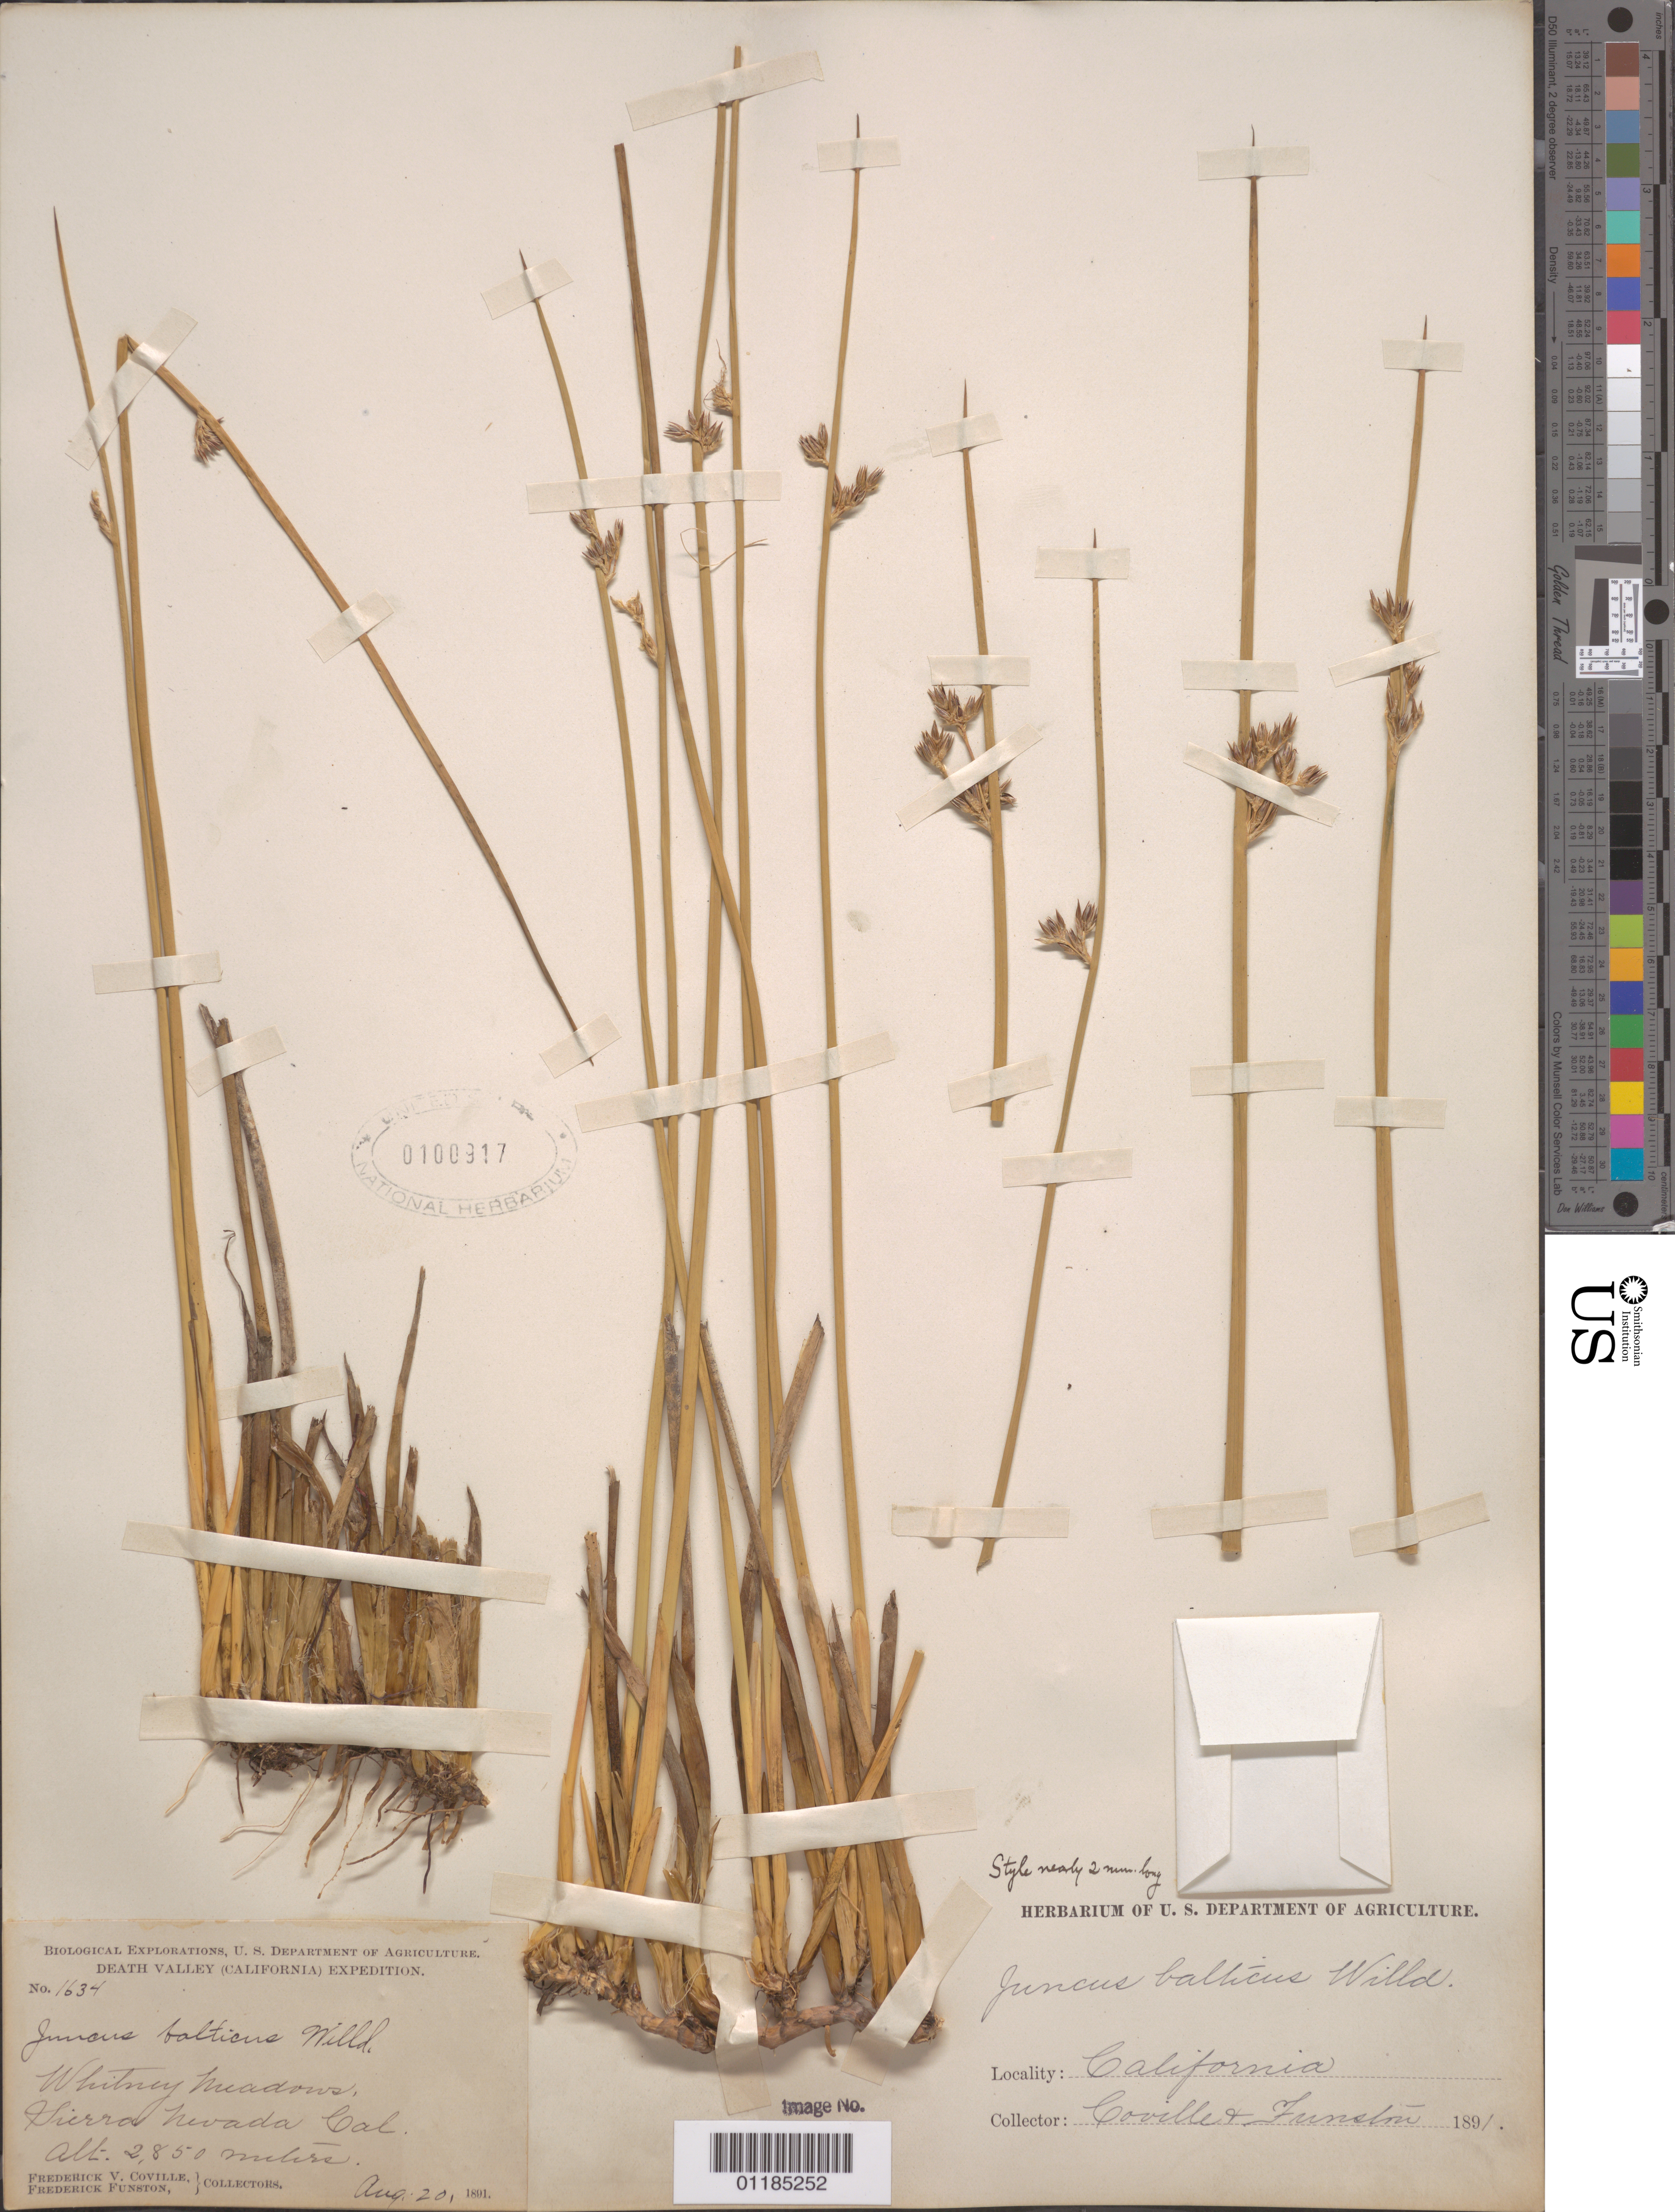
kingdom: Plantae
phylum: Tracheophyta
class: Liliopsida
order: Poales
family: Juncaceae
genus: Juncus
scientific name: Juncus balticus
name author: Willd.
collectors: F. V. Coville & F. Funston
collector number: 1634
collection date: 1891-08-20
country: United States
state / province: California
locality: Whitney Meadows, Sierra Nevada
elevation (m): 2850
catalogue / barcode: US 100917